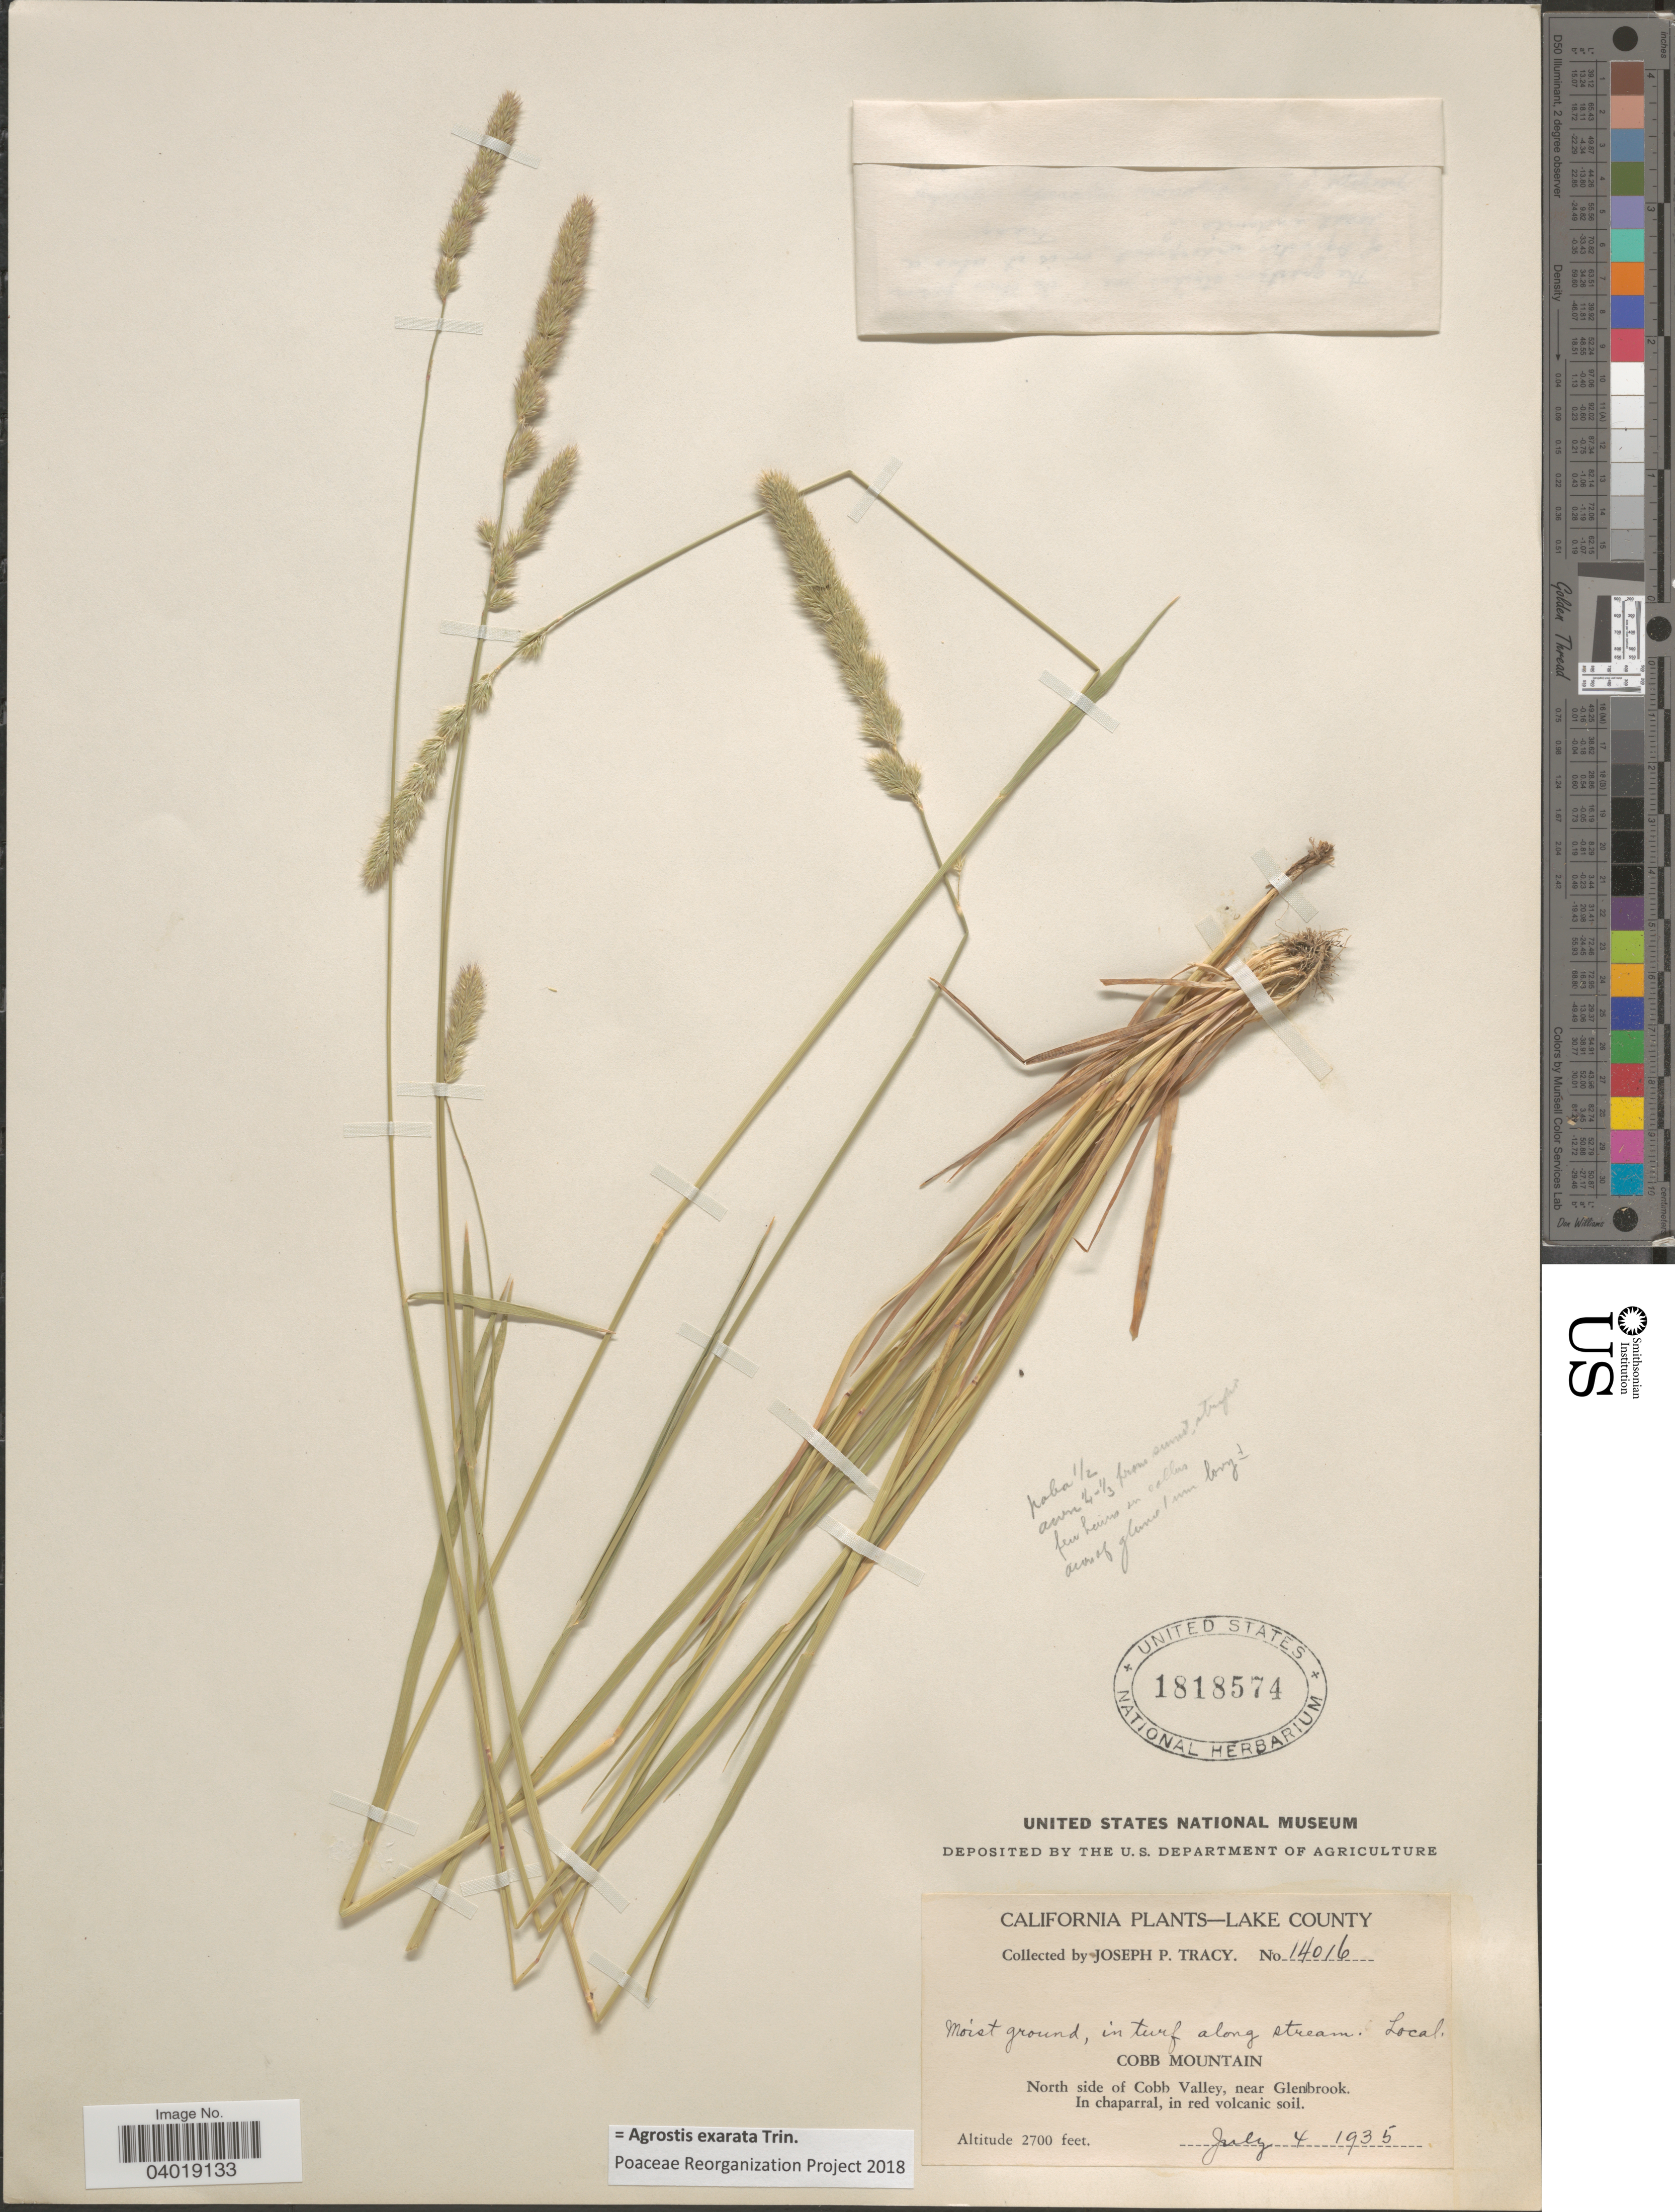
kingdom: Plantae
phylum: Tracheophyta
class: Liliopsida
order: Poales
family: Poaceae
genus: Agrostis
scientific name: Agrostis exarata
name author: Trin.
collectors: J. Tracy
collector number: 14016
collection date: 1935-07-04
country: United States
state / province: California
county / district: Lake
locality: Lake County. Cobb Mountain. North side of Cobb Valley, near Glenbrook.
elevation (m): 823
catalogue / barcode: US 1818574